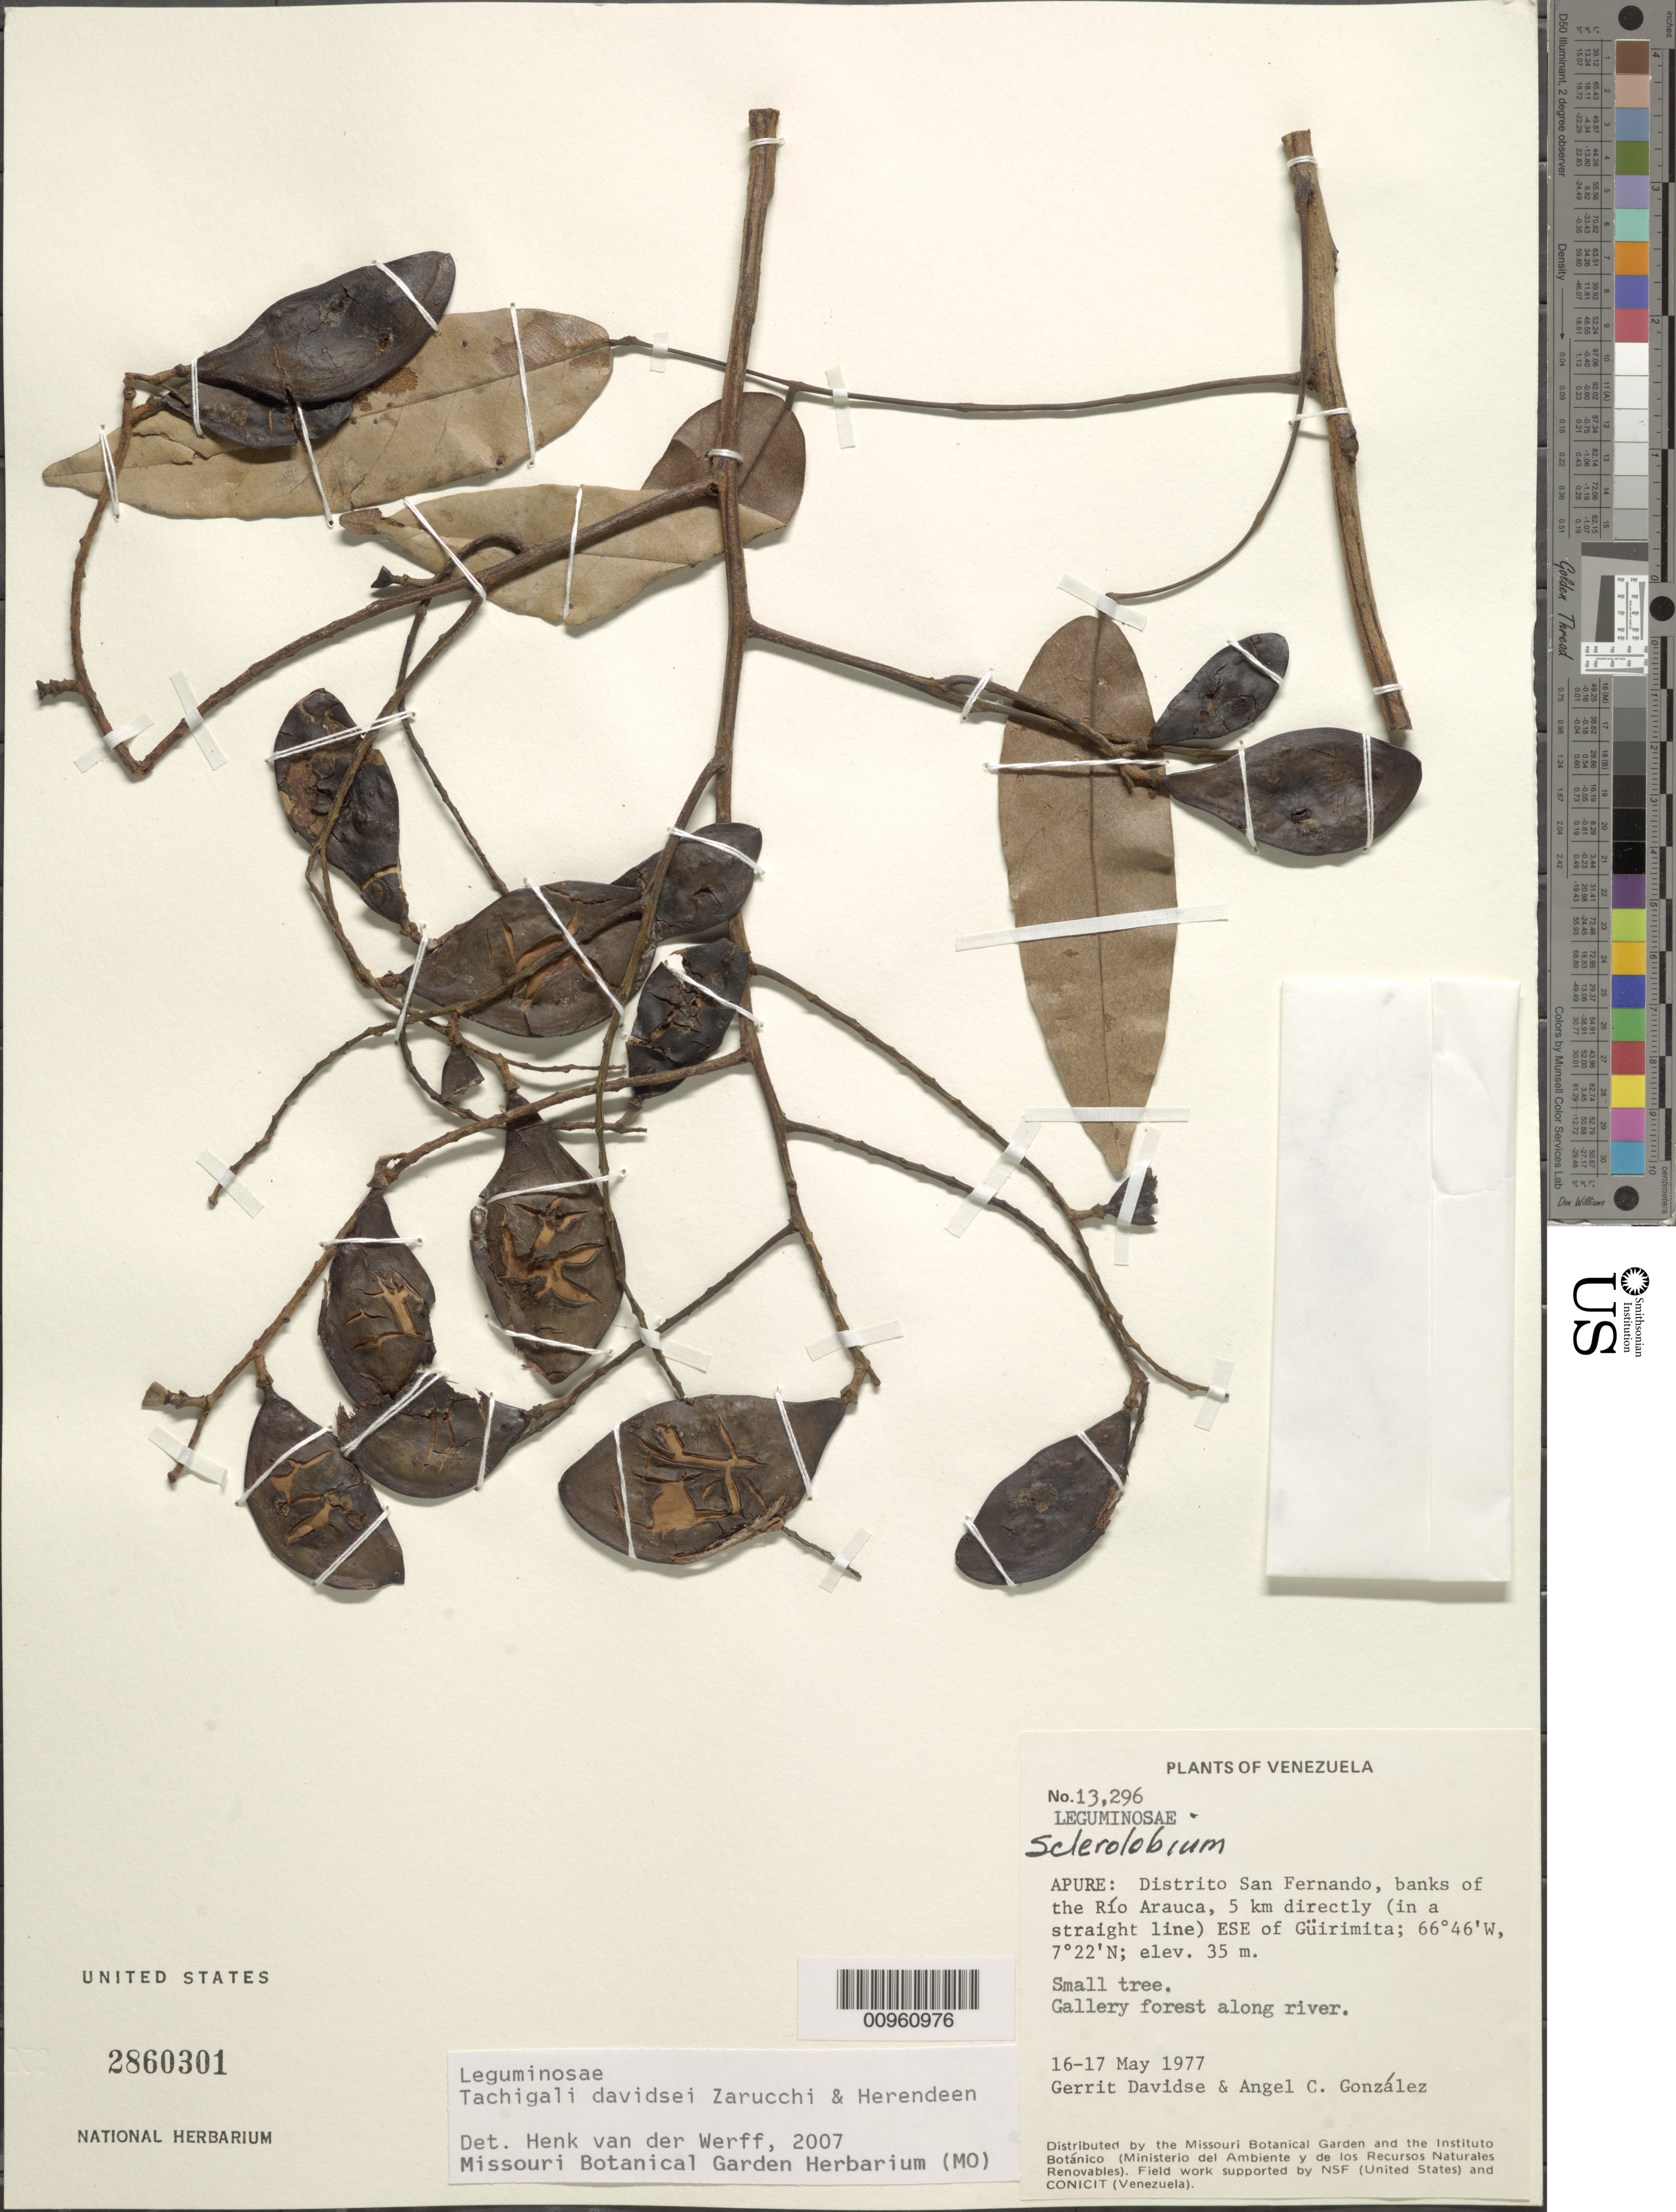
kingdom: Plantae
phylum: Tracheophyta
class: Magnoliopsida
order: Fabales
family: Fabaceae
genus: Tachigali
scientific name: Tachigali davidsei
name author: Zarucchi & Herend.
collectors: G. Davidse & A. C. González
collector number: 13296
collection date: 1977-05-16/1977-05-17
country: Venezuela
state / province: Apure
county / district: San Fernando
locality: banks of the Rio Arauca, 5 km directly (in a straight line) ESE of Guirimita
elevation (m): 35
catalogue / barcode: US 2860301